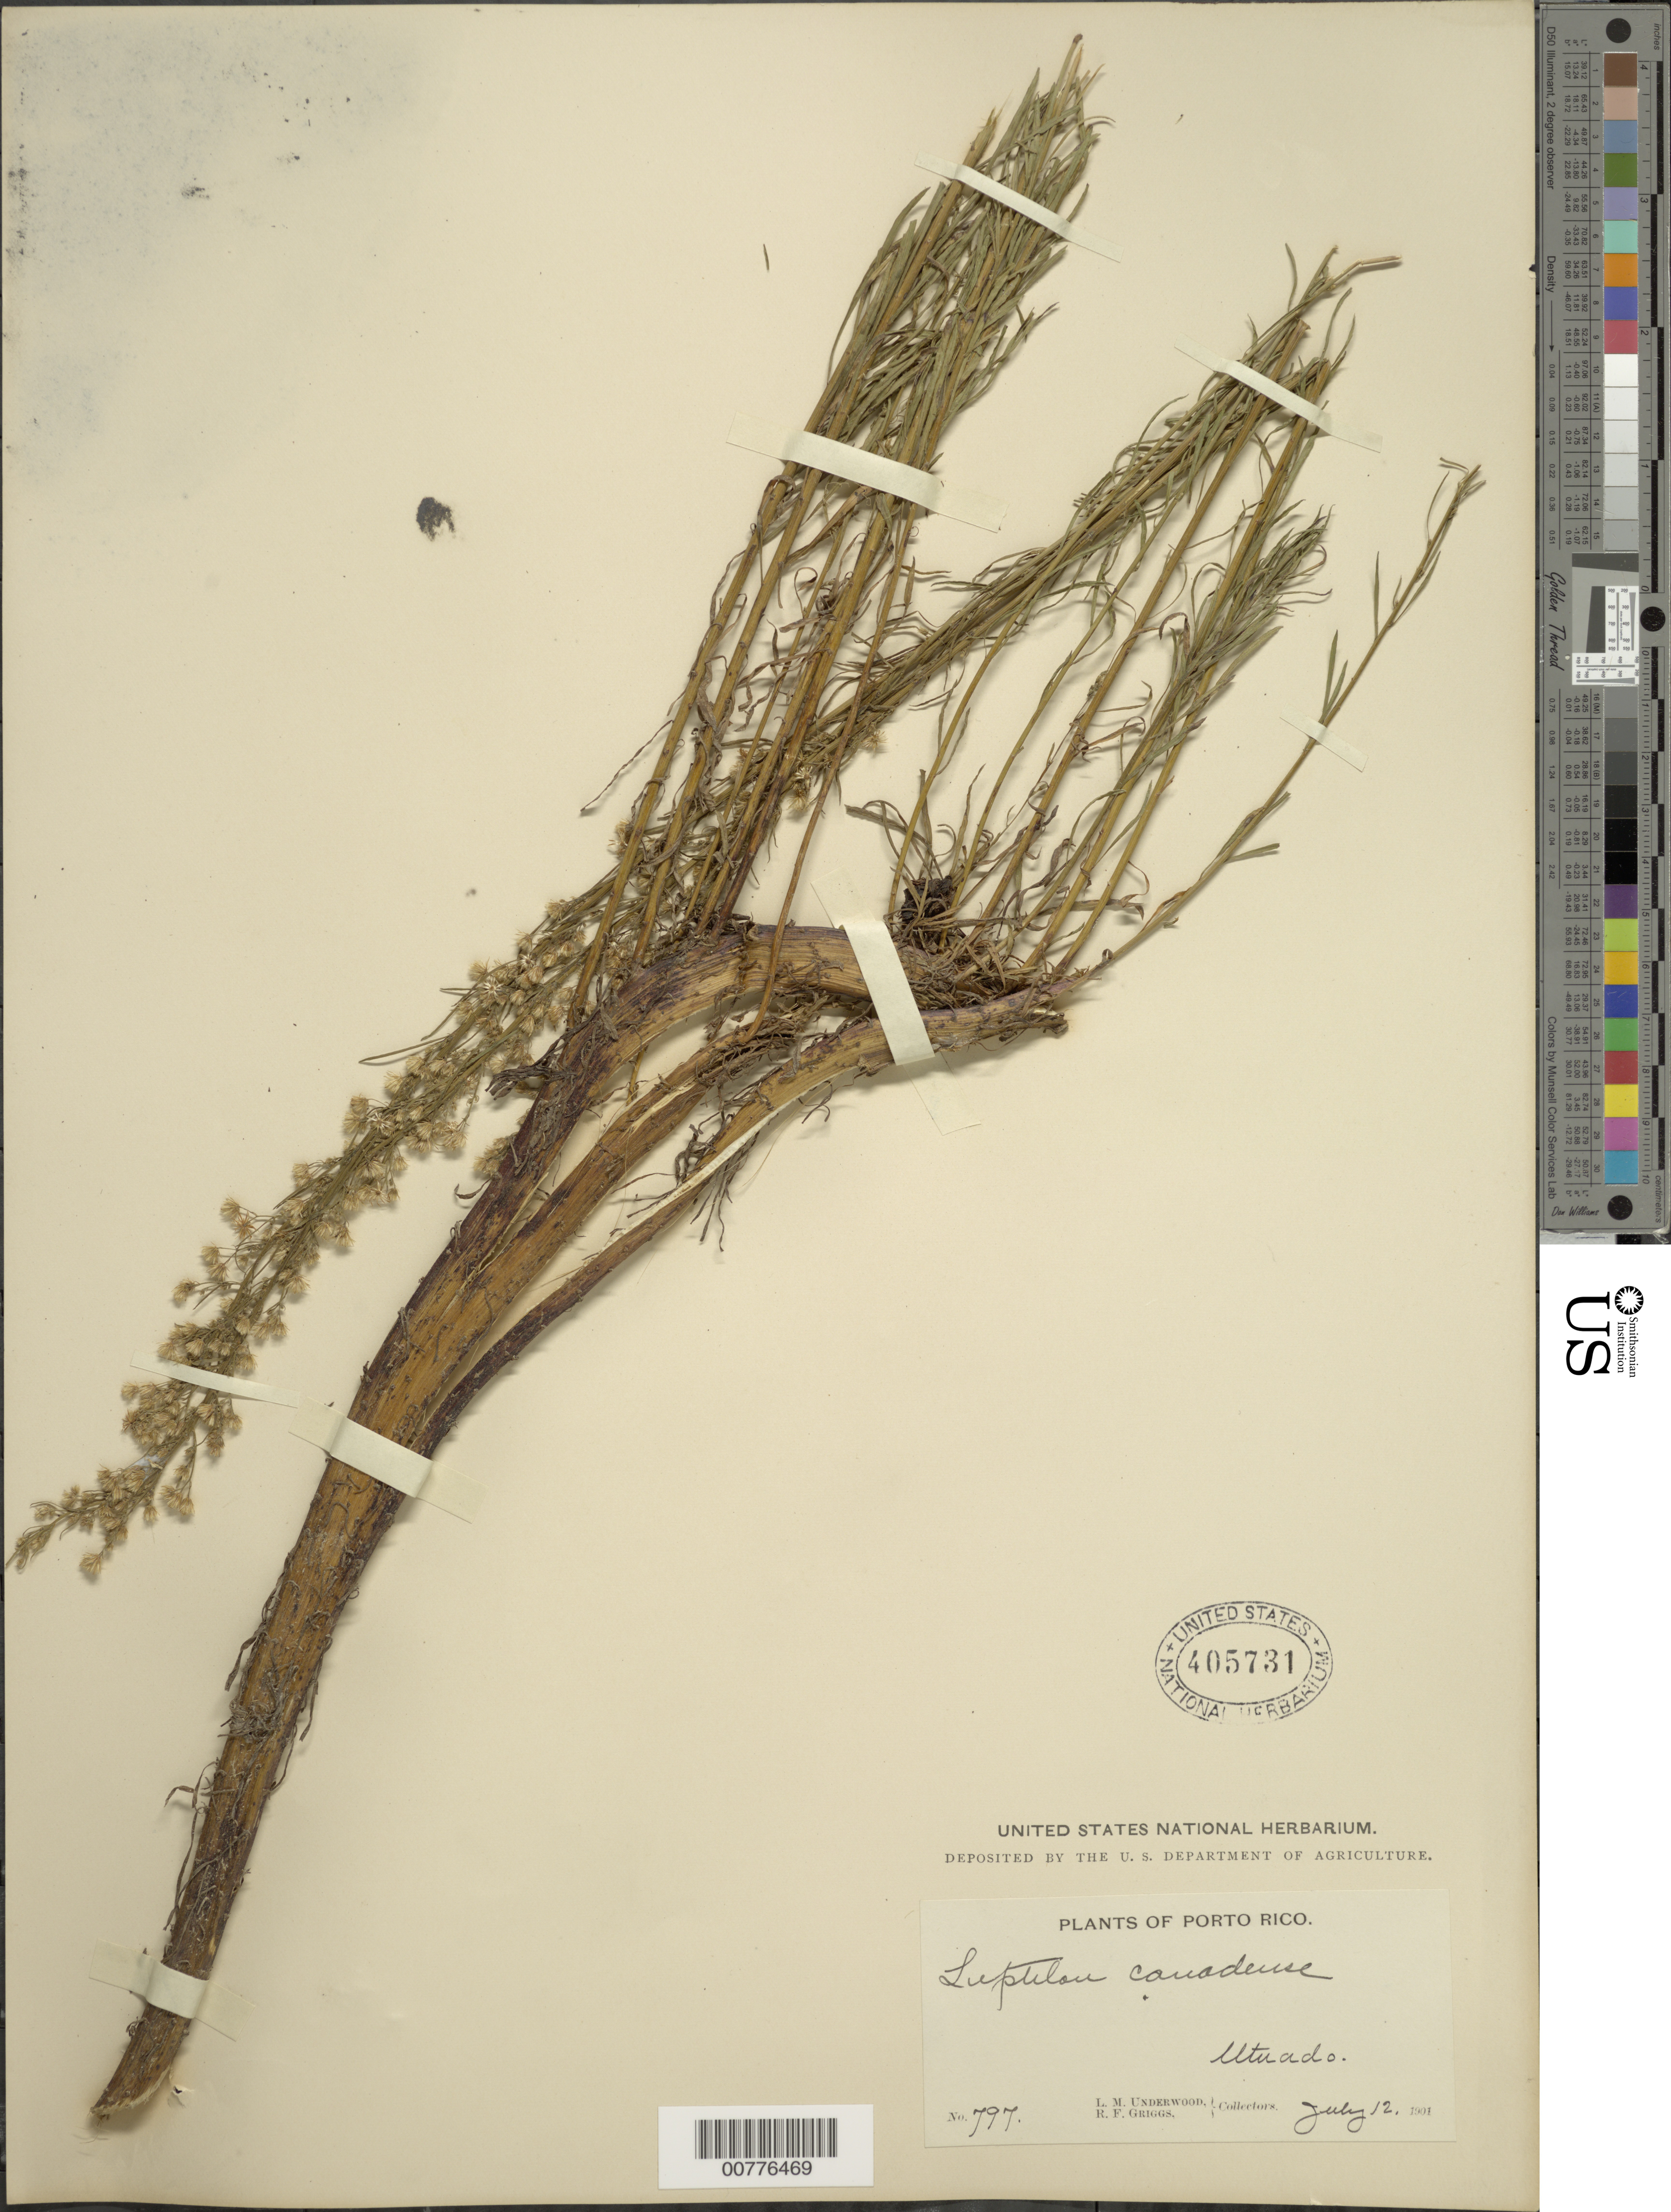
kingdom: Plantae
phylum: Tracheophyta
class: Magnoliopsida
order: Asterales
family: Asteraceae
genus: Conyza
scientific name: Conyza canadensis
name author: (L.) Cronq.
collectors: L. M. Underwood & R. F. Griggs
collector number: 797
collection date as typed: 12 Jul 1901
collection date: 1901-07-12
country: Puerto Rico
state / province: Utuado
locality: Utuado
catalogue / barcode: US 405731